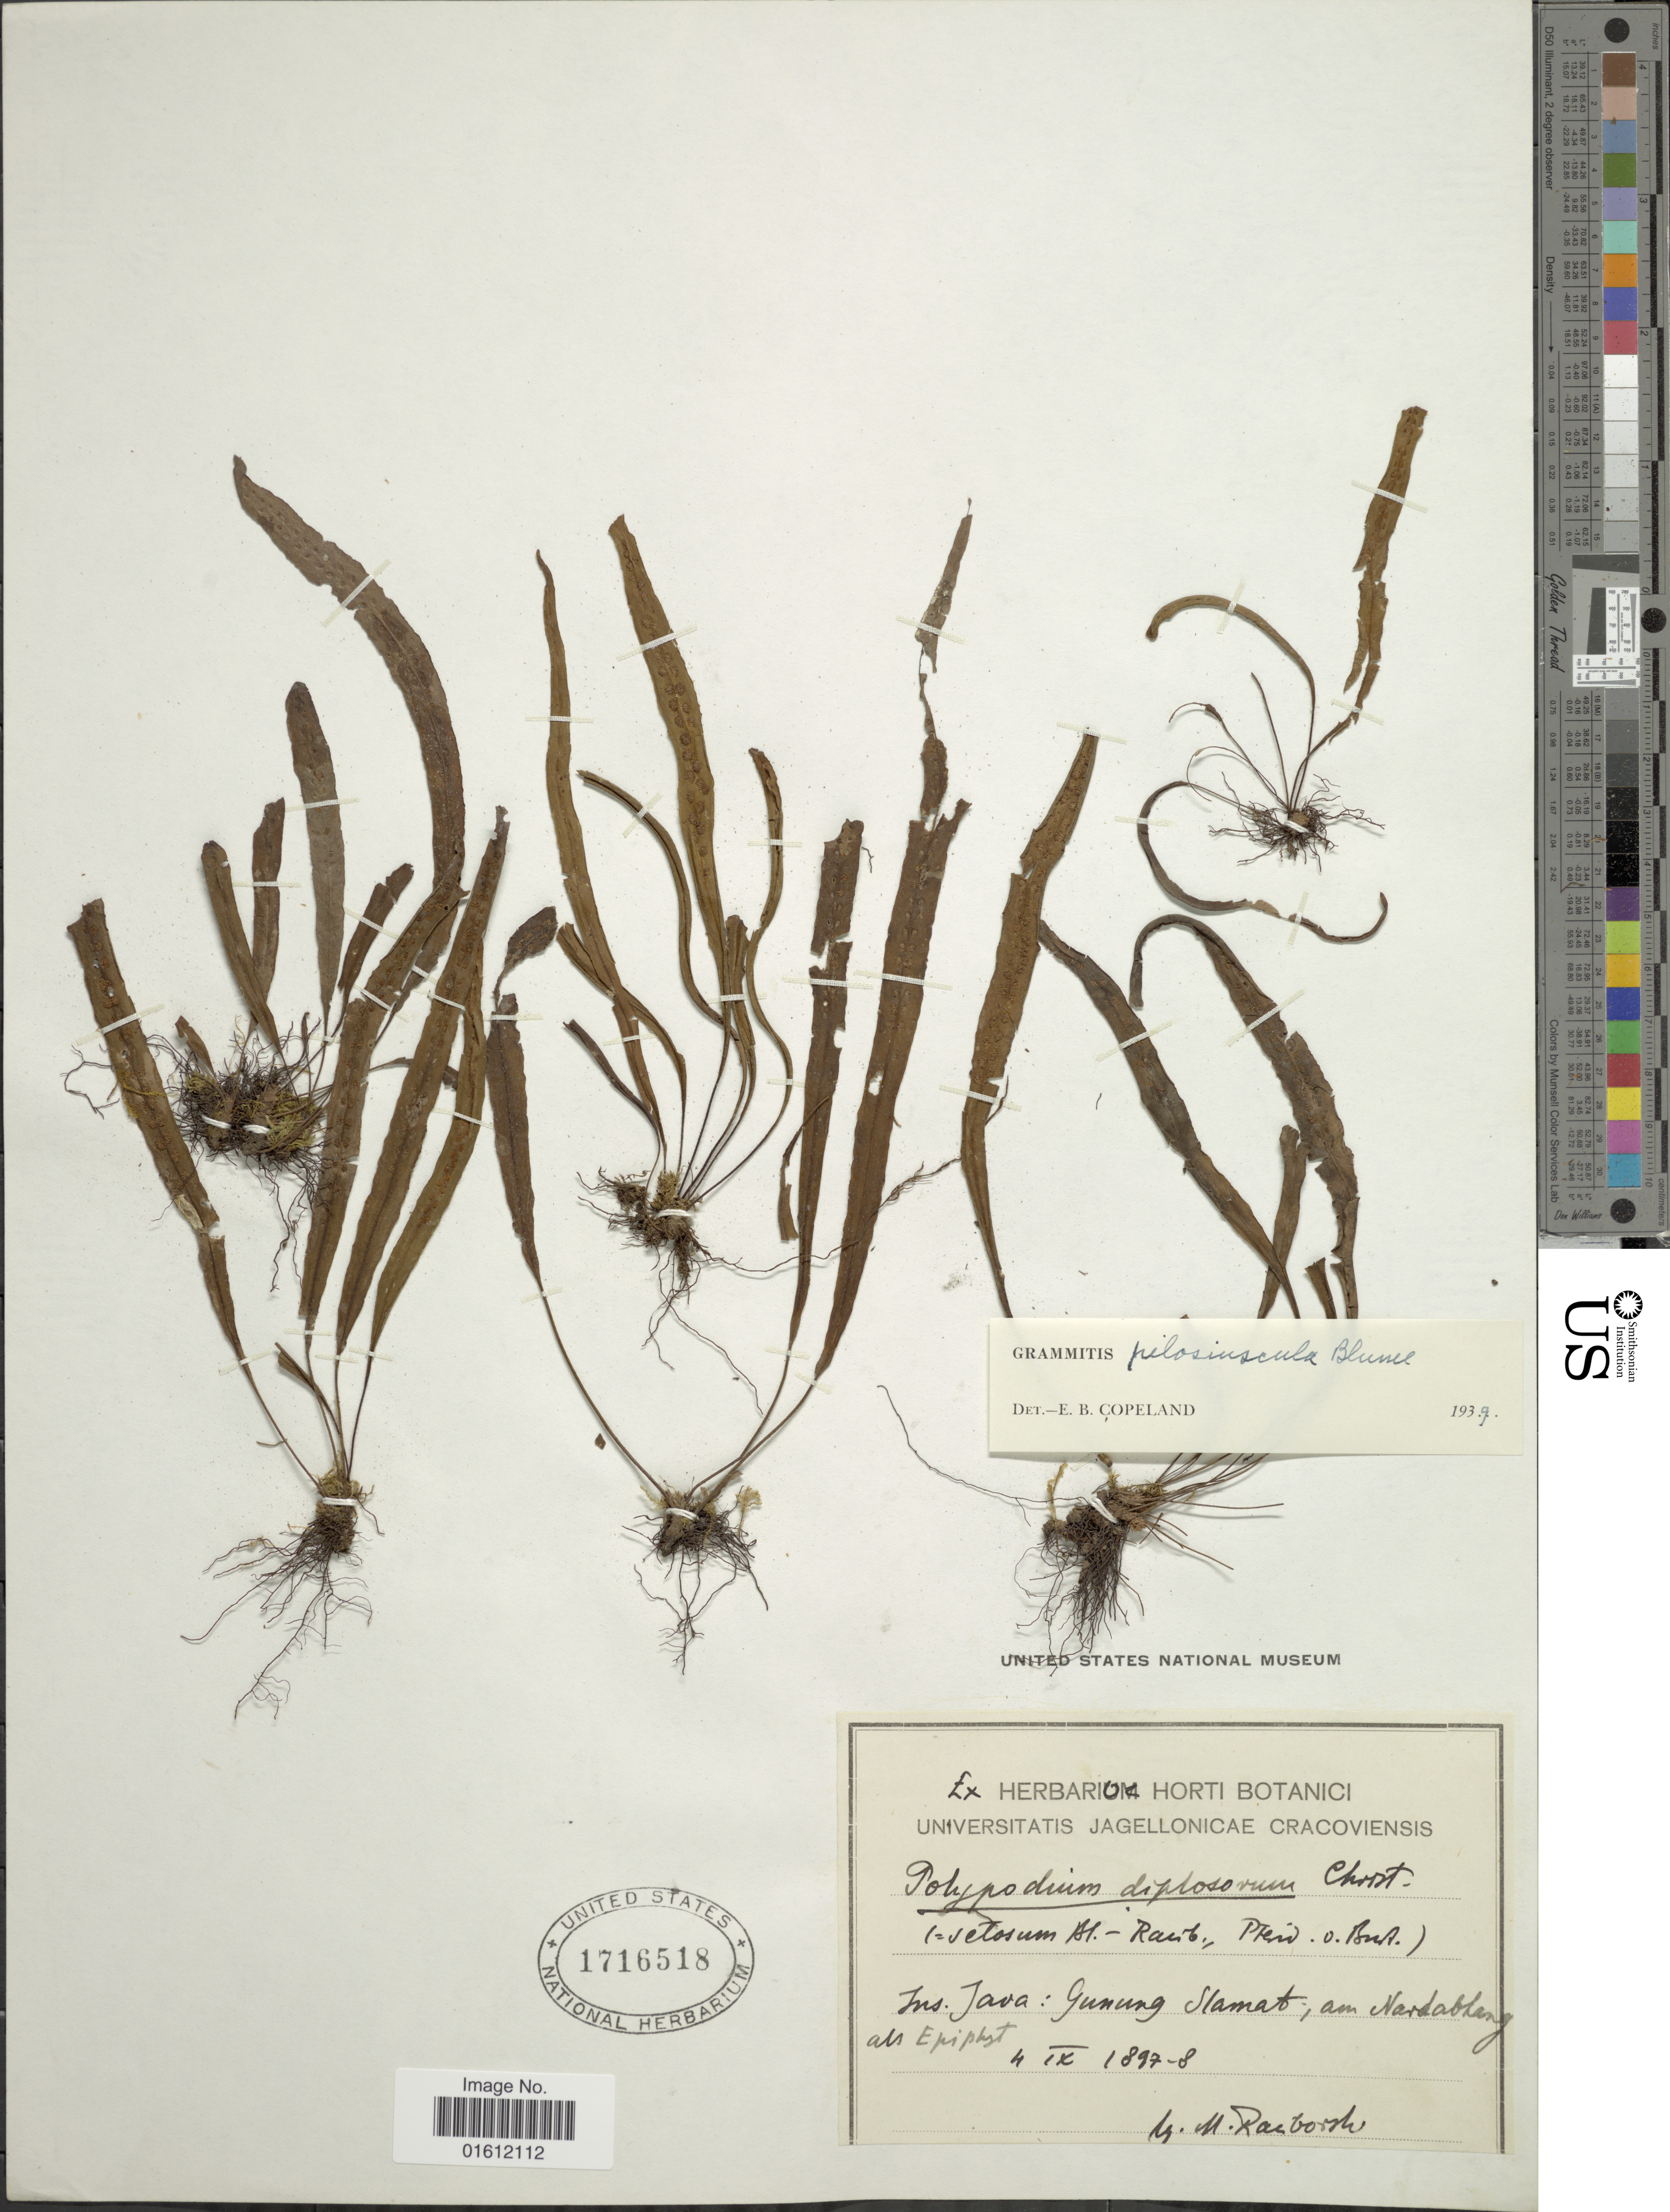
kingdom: Plantae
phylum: Tracheophyta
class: Polypodiopsida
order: Polypodiales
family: Polypodiaceae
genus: Oreogrammitis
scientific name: Oreogrammitis pilosiuscula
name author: (Blume) Parris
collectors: M. Raciborski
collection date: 1897-09-04/1898-09-04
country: Indonesia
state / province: Java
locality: Ins. Java: Gunung Slamat; am Nordabhang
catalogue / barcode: US 1716518